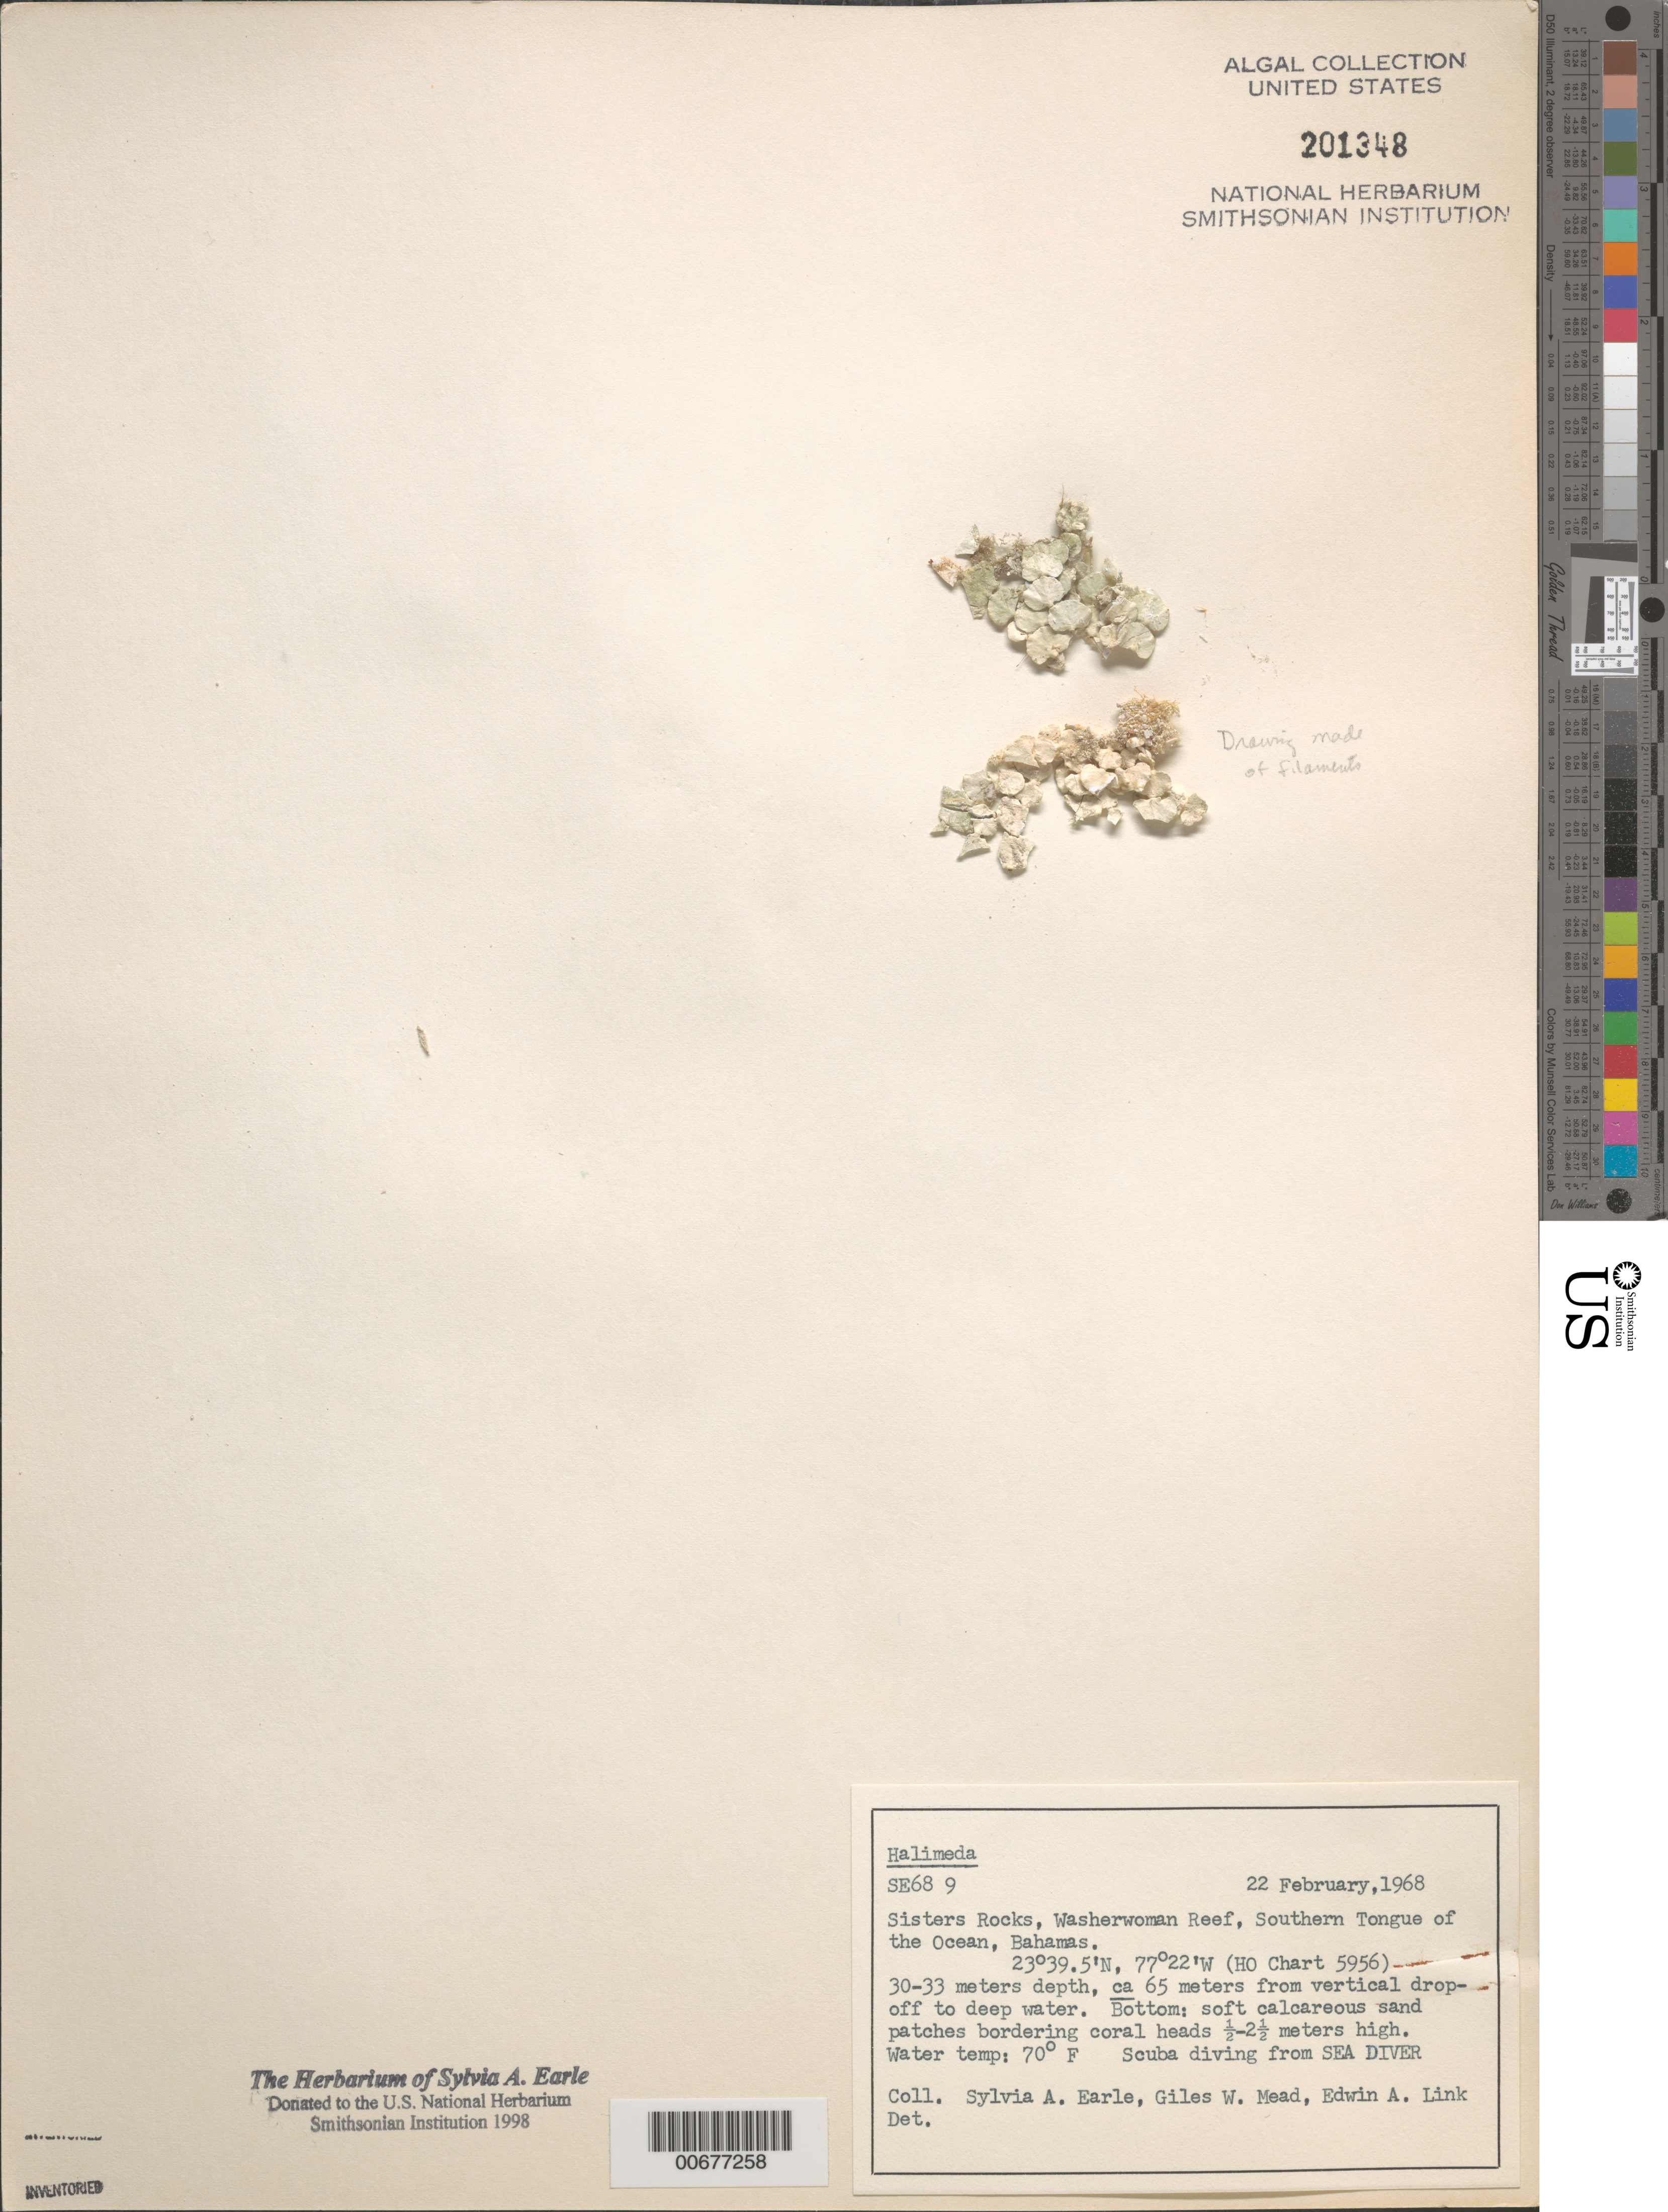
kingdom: Plantae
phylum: Chlorophyta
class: Ulvophyceae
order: Bryopsidales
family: Halimedaceae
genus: Halimeda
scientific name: Halimeda sp.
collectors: S. A. Earle, G. W. Mead & E. A. Link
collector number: SE 689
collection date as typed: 22 Feb 1968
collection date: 1968-02-22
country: Bahamas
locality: Sisters Rocks, Washerwoman Reef, Southern Tongue of the Ocean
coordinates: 23 39.5' N, 77 22' W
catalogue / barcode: US 201348